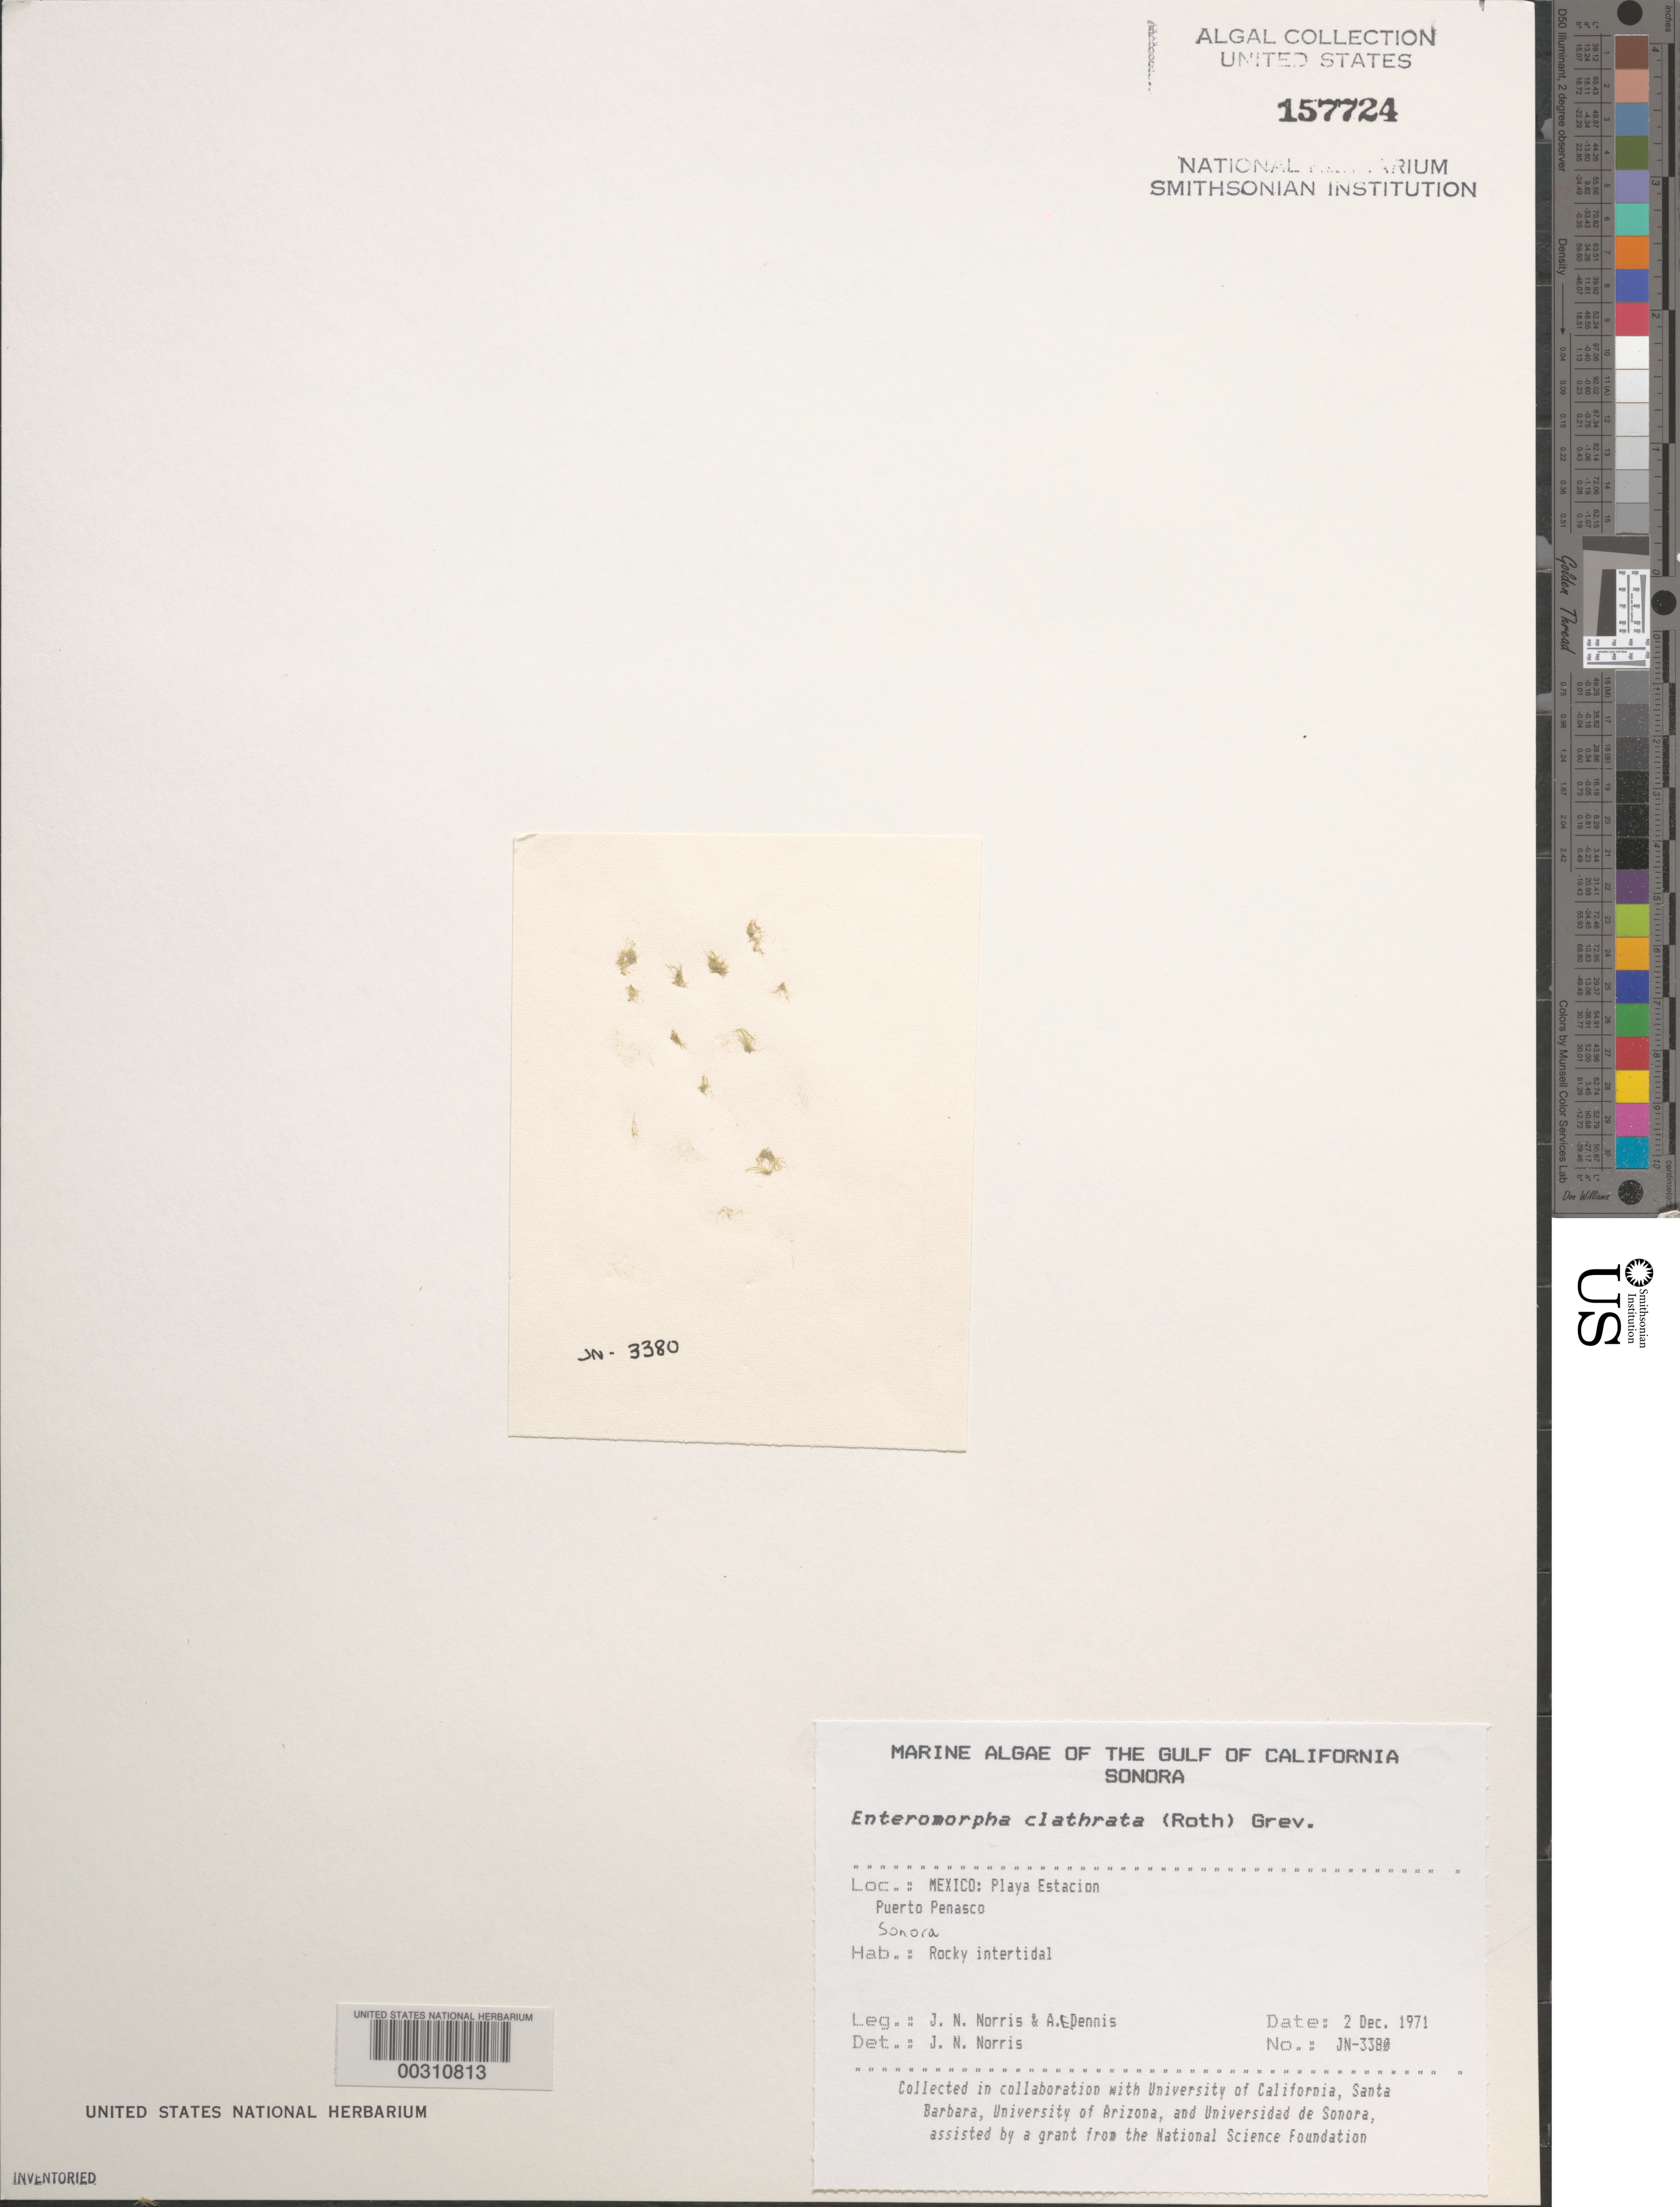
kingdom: Plantae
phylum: Chlorophyta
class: Ulvophyceae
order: Ulvales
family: Ulvaceae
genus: Ulva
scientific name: Ulva linza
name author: L.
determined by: Algae name updating Project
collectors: J. N. Norris & A. Dennis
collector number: JN-3380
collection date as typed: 02 Dec 1971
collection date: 1971-12-02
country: Mexico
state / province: Sonora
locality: Playa Estacion, Puerto Penasco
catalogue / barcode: US 157724